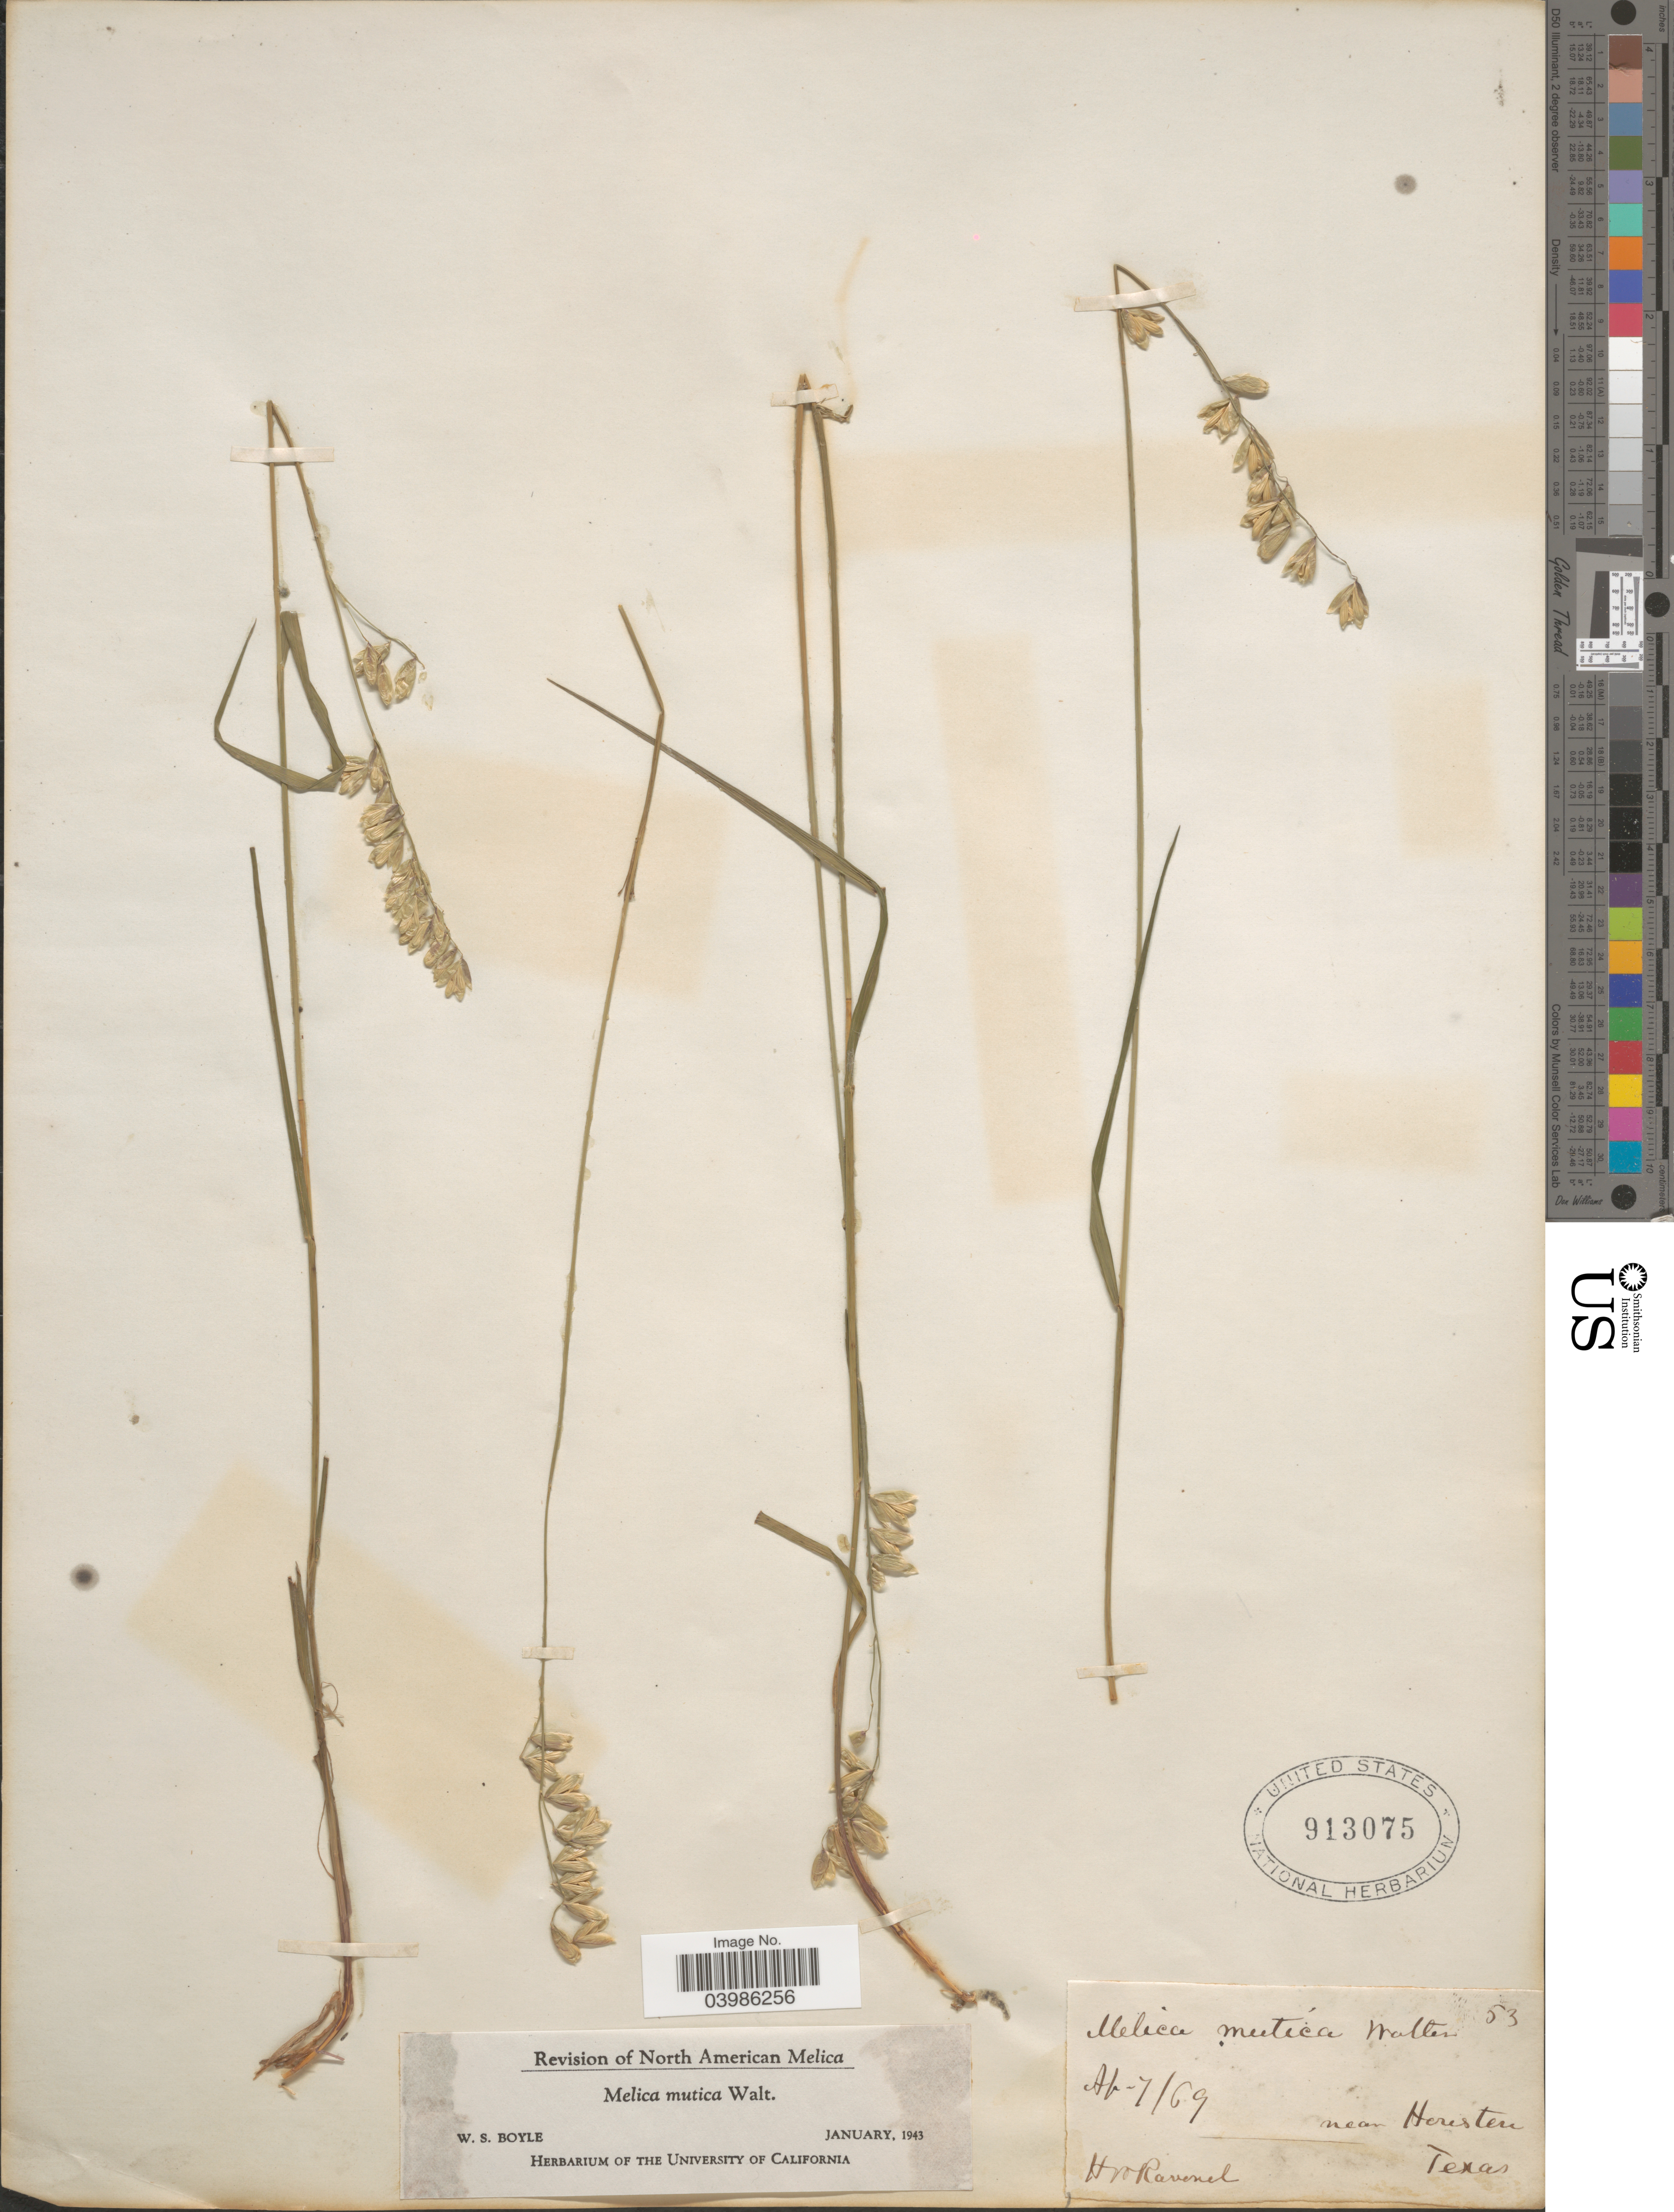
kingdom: Plantae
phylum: Tracheophyta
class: Liliopsida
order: Poales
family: Poaceae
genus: Melica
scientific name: Melica mutica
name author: Walter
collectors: H. Ravenel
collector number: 53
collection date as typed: Transcribed d/m/y: 7/4/69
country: United States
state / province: Texas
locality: Near Houston.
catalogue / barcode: US 913075